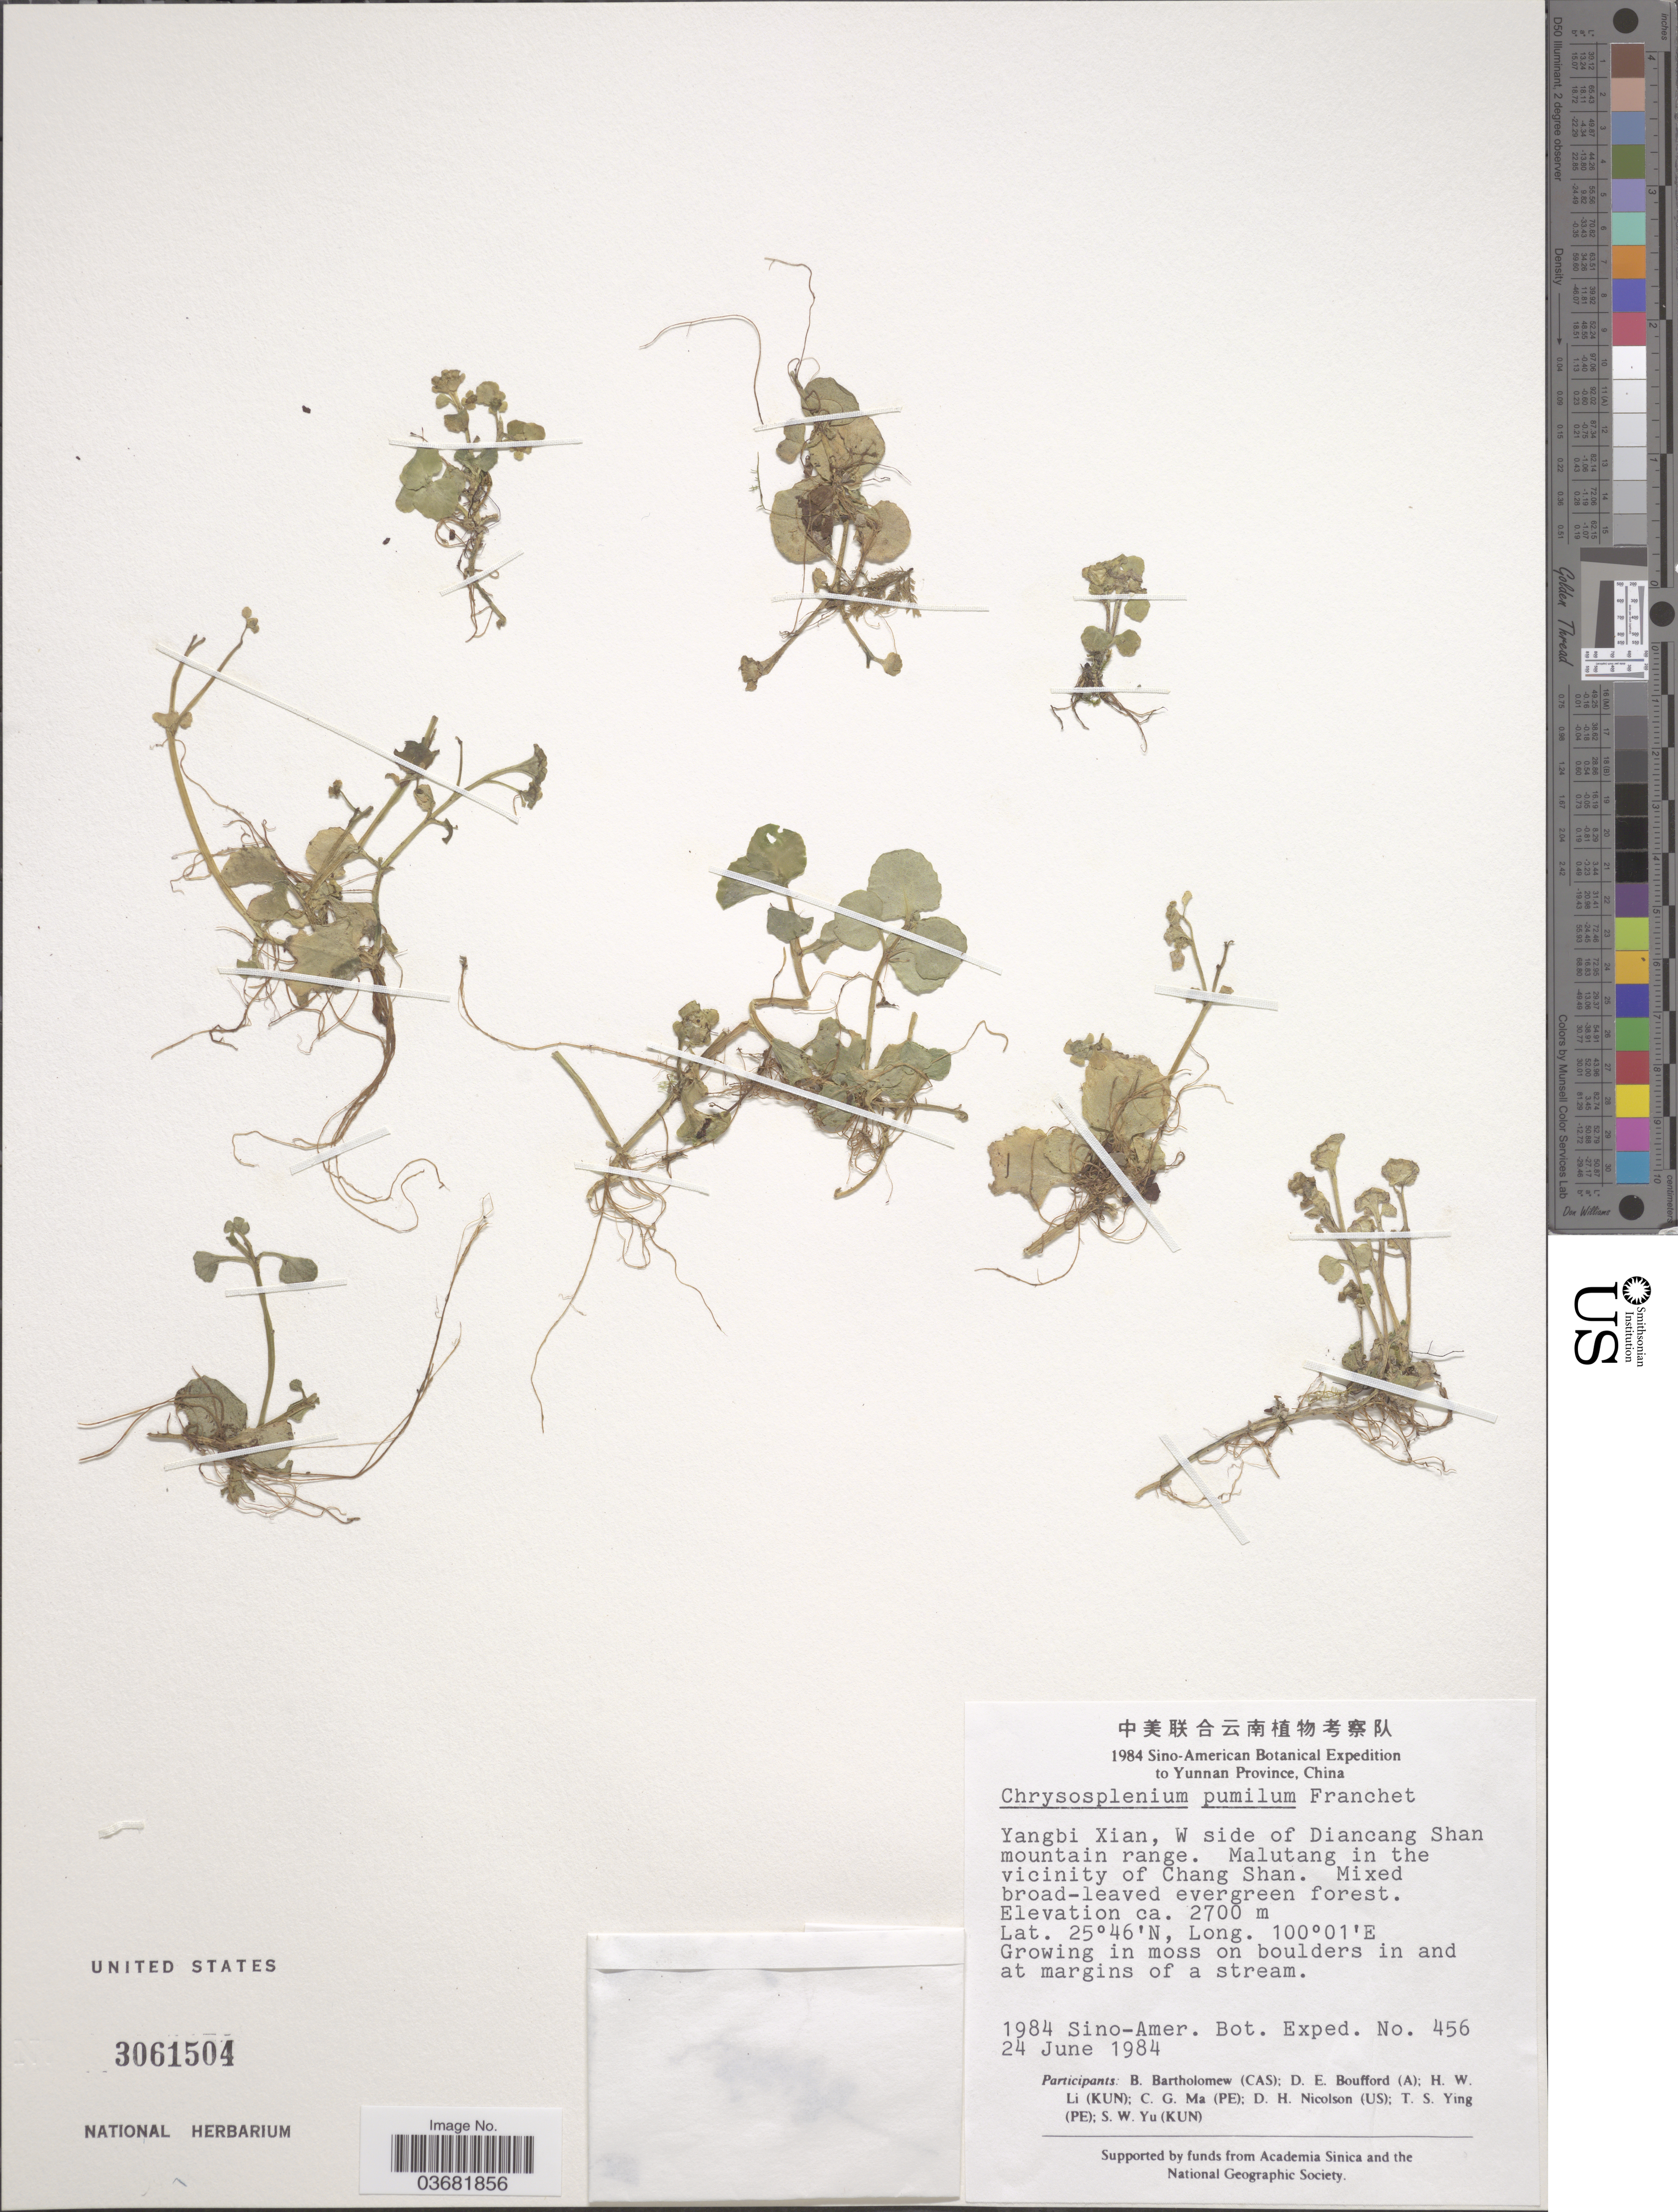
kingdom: Plantae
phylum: Tracheophyta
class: Magnoliopsida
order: Saxifragales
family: Saxifragaceae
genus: Chrysosplenium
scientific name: Chrysosplenium pumilum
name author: Franch.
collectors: B. Bartholomew, D. E. Boufford, H. W. Li, C. Ma & et al.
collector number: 456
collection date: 1984-06-24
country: China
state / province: Yunnan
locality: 1984 Sino-American Botanical Expedition. Yangbi Xian, W side of Diancang Shan mountain range. Malutang in the vicinity of Chang Shan.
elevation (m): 2700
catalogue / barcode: US 3061504